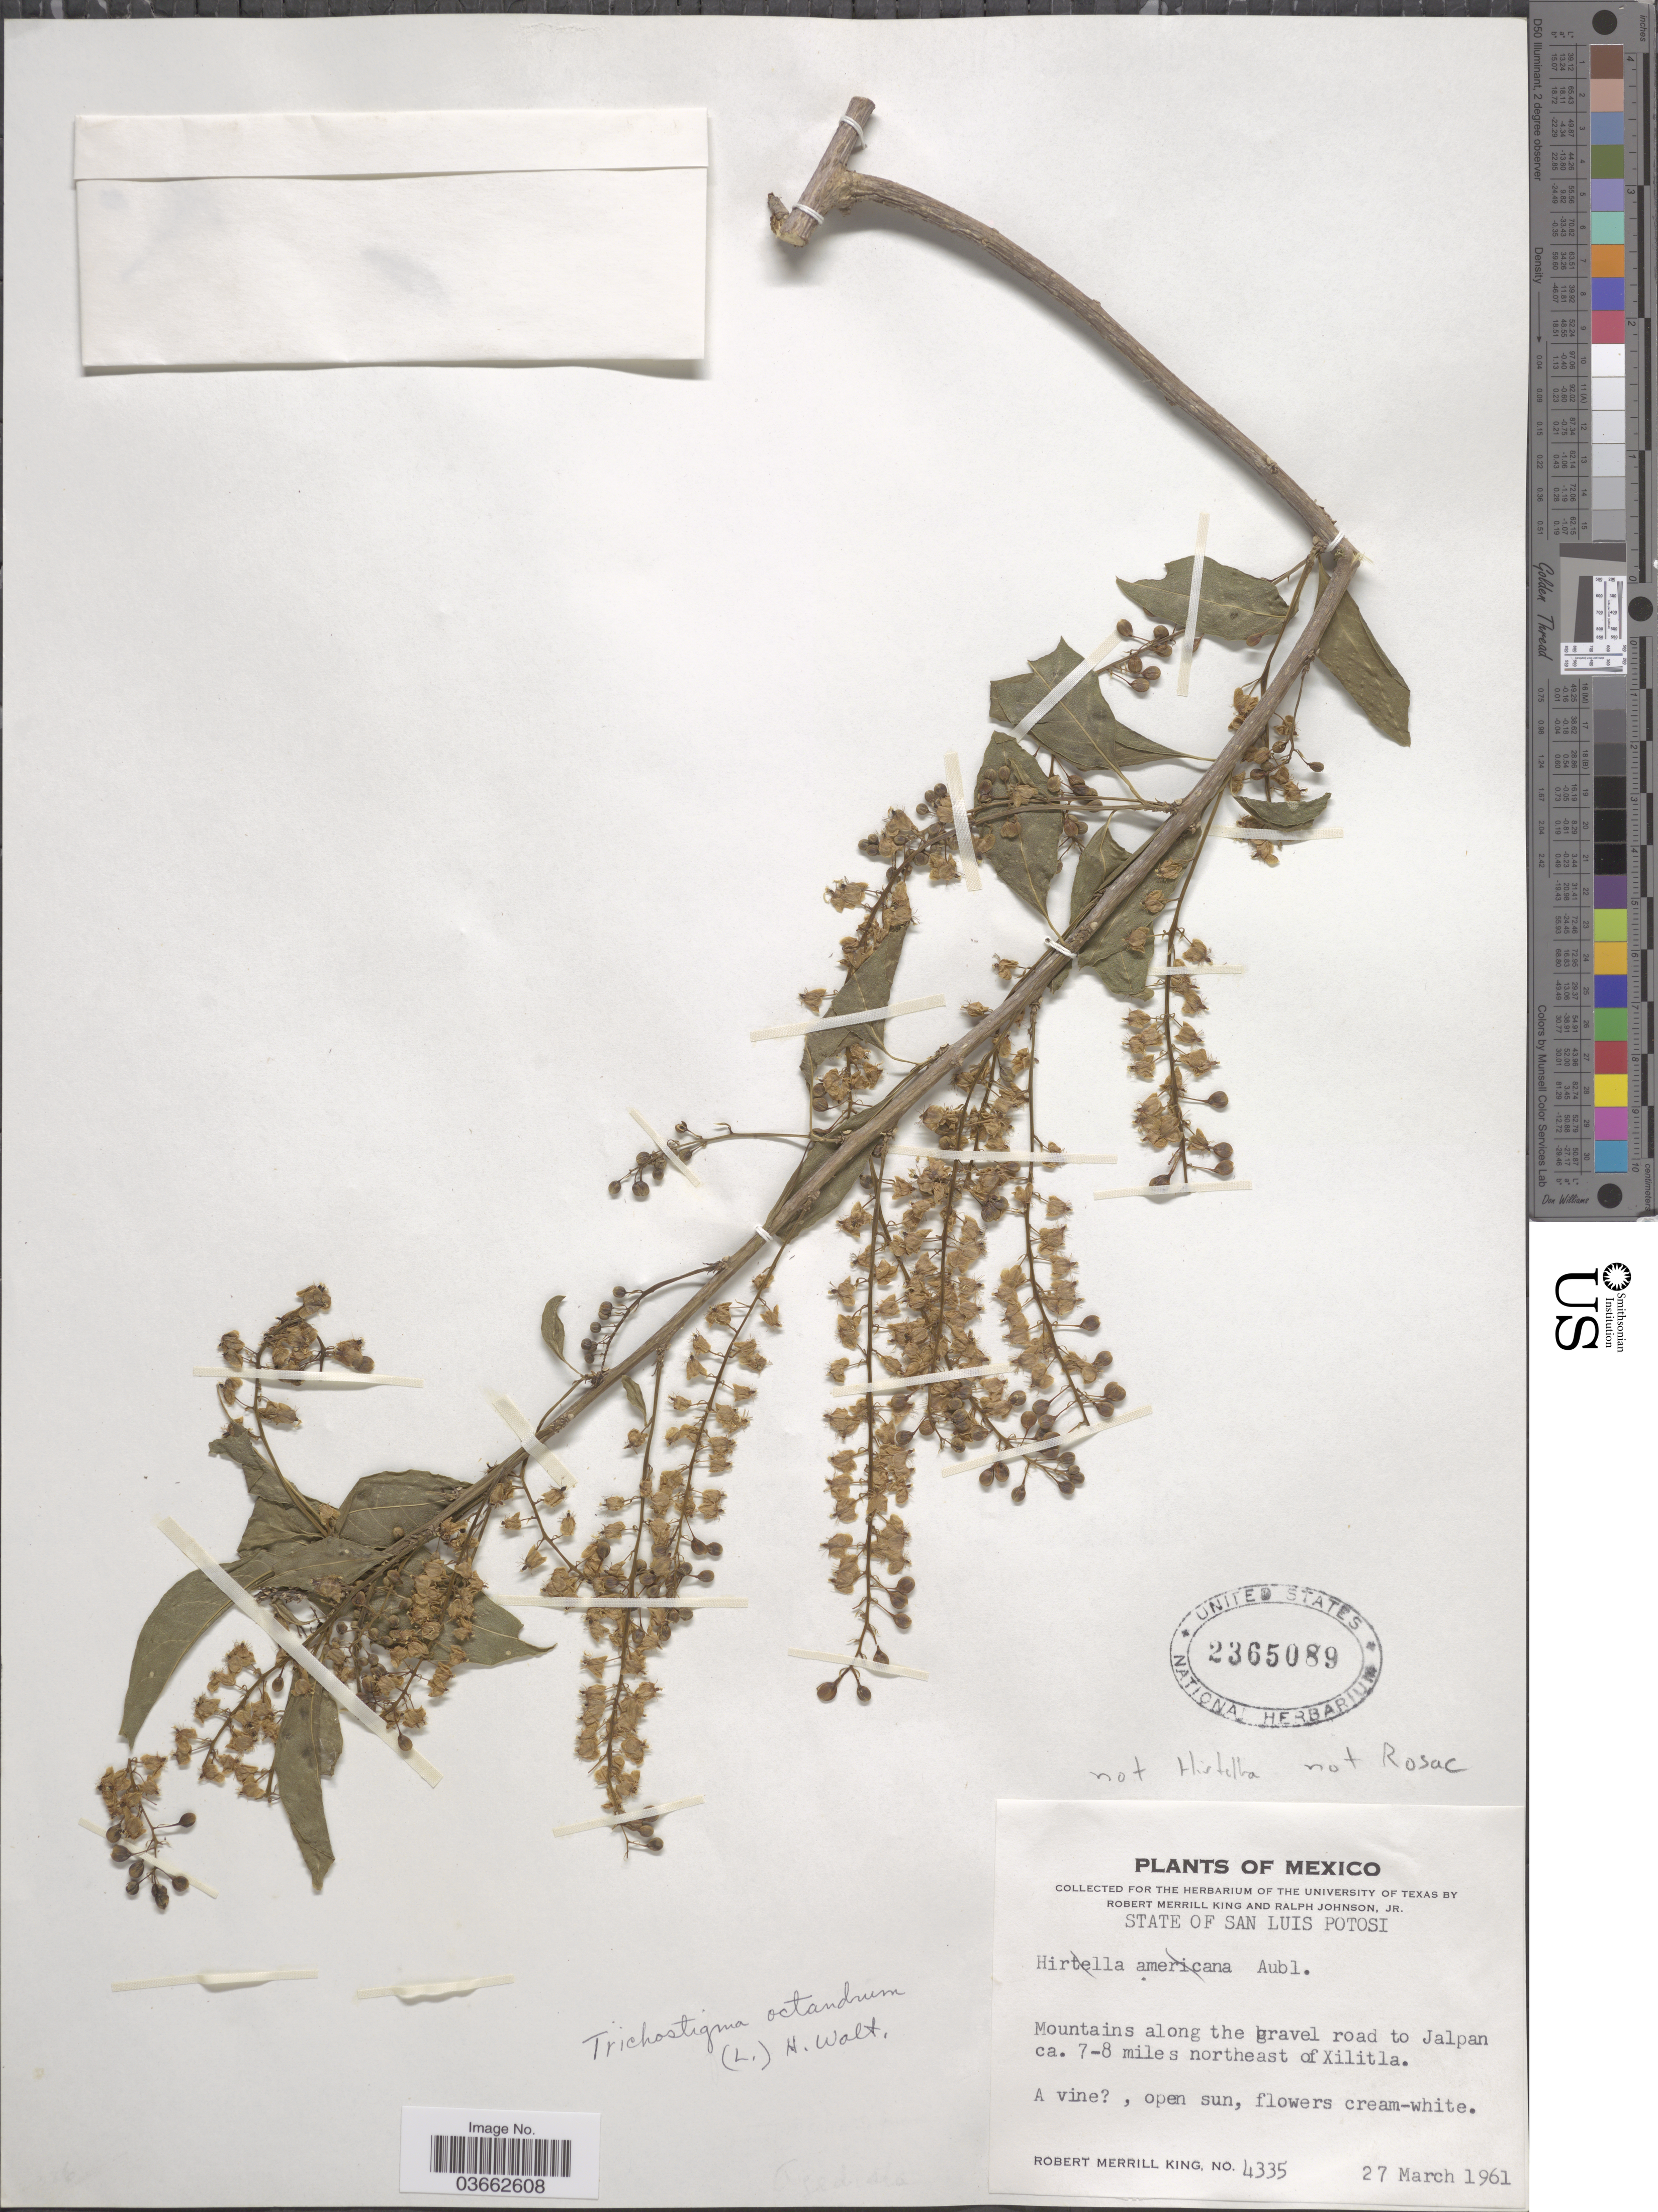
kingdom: Plantae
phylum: Tracheophyta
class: Magnoliopsida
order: Caryophyllales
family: Phytolaccaceae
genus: Trichostigma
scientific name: Trichostigma octandrum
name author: (L.) H. Walter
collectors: R. M. King & R. Johnson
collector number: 4335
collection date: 1961-03-27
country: Mexico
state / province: San Luis Potosí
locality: Mountains along the gravel road to Jalpan ca. 7-8 miles northeast of Xilitla.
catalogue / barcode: US 2365089